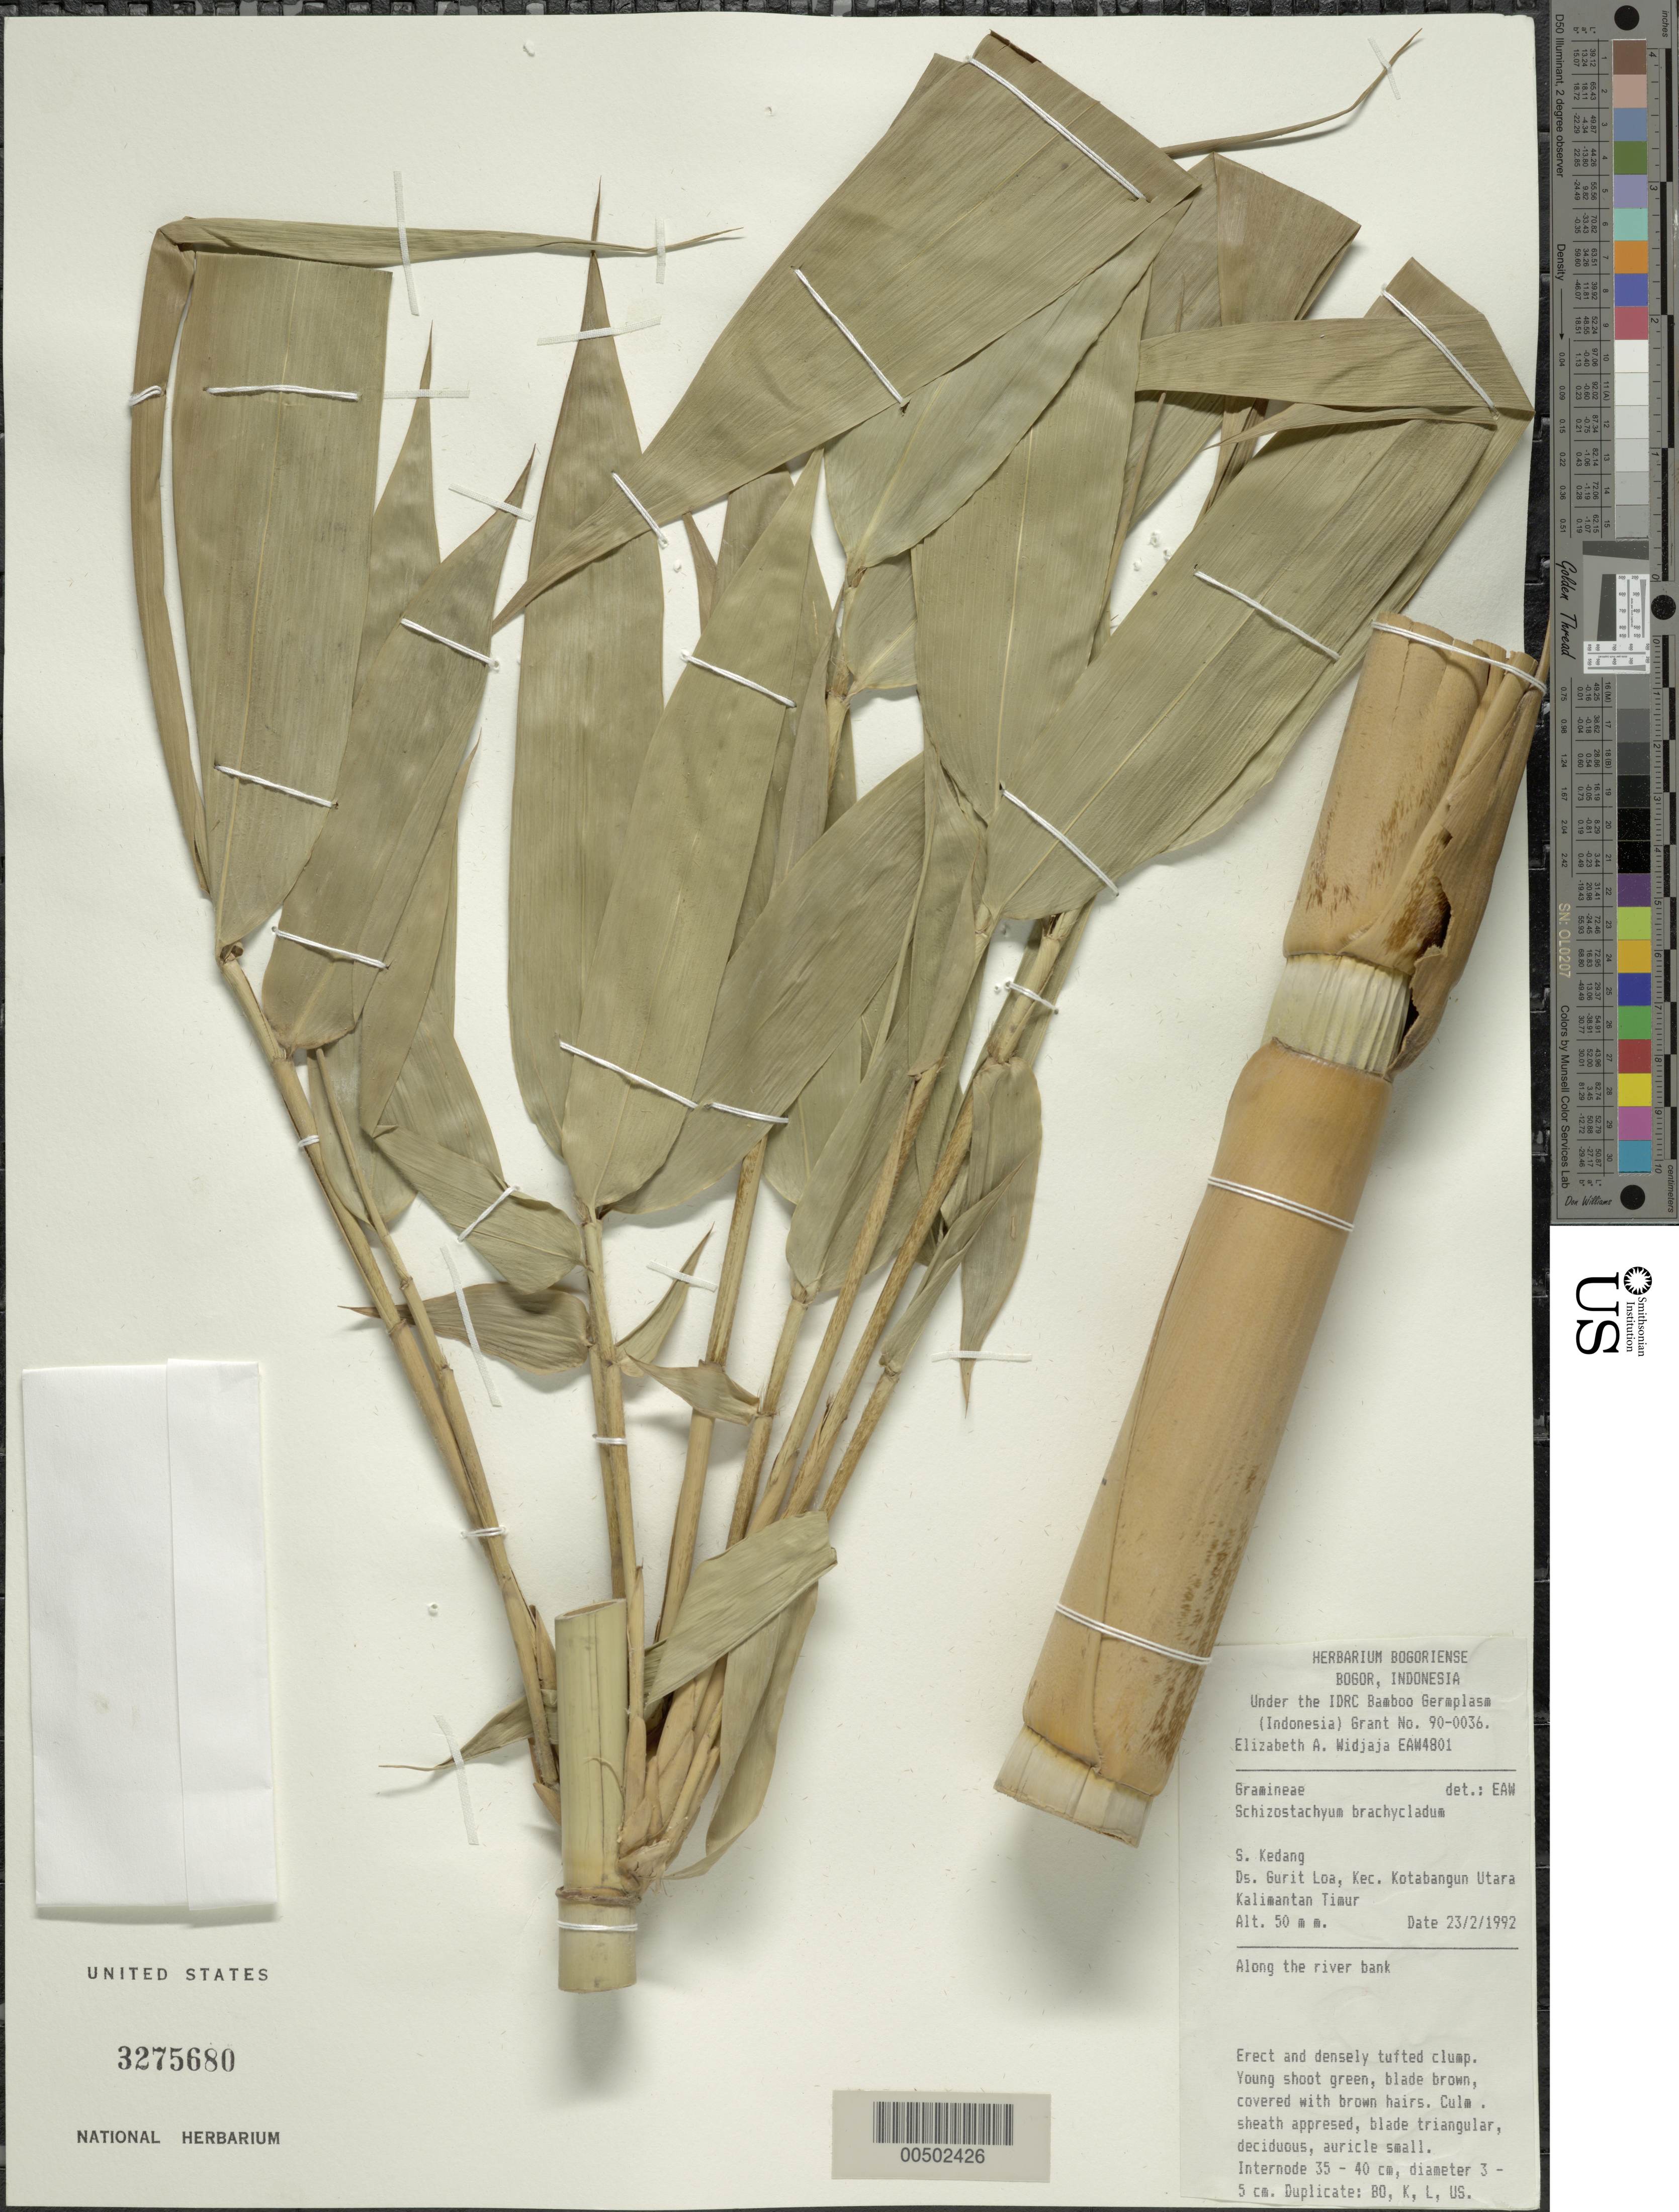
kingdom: Plantae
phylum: Tracheophyta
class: Liliopsida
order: Poales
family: Poaceae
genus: Schizostachyum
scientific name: Schizostachyum brachycladum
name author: (Kurz ex Munro) Kurz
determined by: Widjaja, E. A.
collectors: E. A. Widjaja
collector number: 4801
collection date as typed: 23 Feb 1992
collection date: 1992-02-23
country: Indonesia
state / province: Kalimantan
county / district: Kalimantan Timur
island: Borneo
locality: S. kedang, ds gurit loa, kec. kotabangun utara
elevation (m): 50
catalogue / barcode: US 3275680